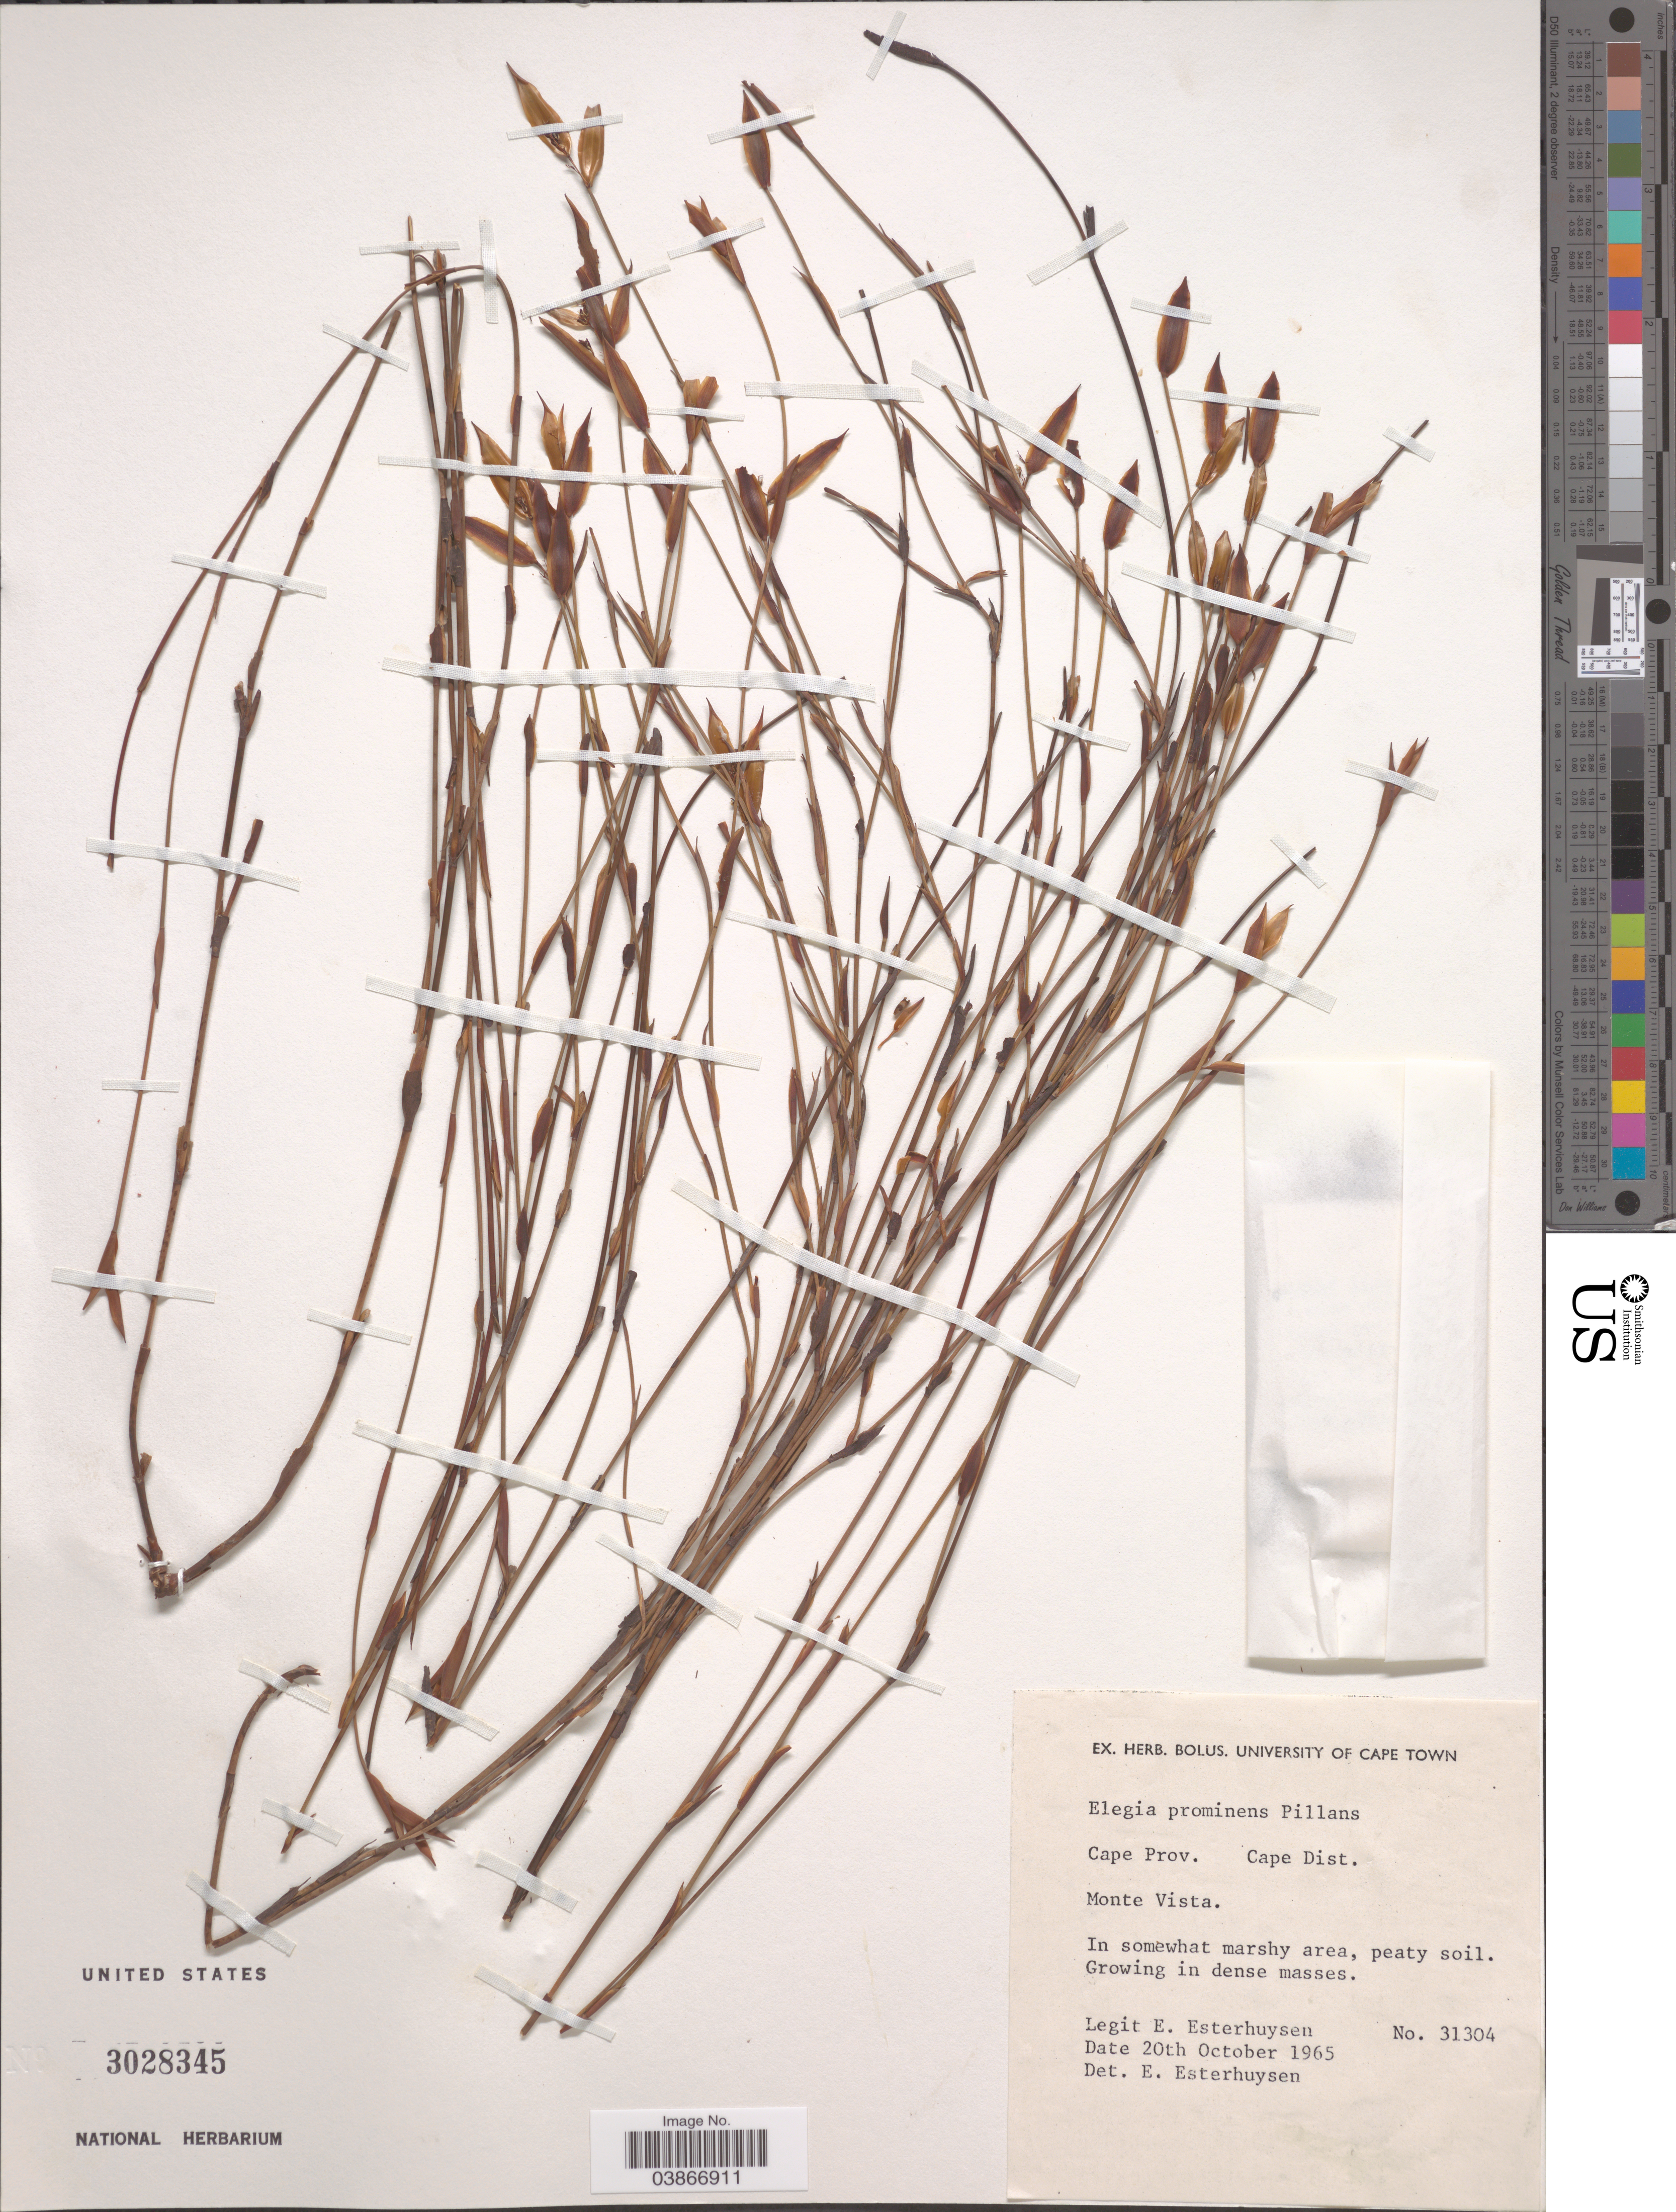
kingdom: Plantae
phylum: Tracheophyta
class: Liliopsida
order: Poales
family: Restionaceae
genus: Elegia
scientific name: Elegia prominens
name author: Pillans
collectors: E. E. Esterhuysen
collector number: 31304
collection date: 1965-10-20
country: South Africa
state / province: Western Cape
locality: Cape Dist. Monte Vista.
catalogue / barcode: US 3028345